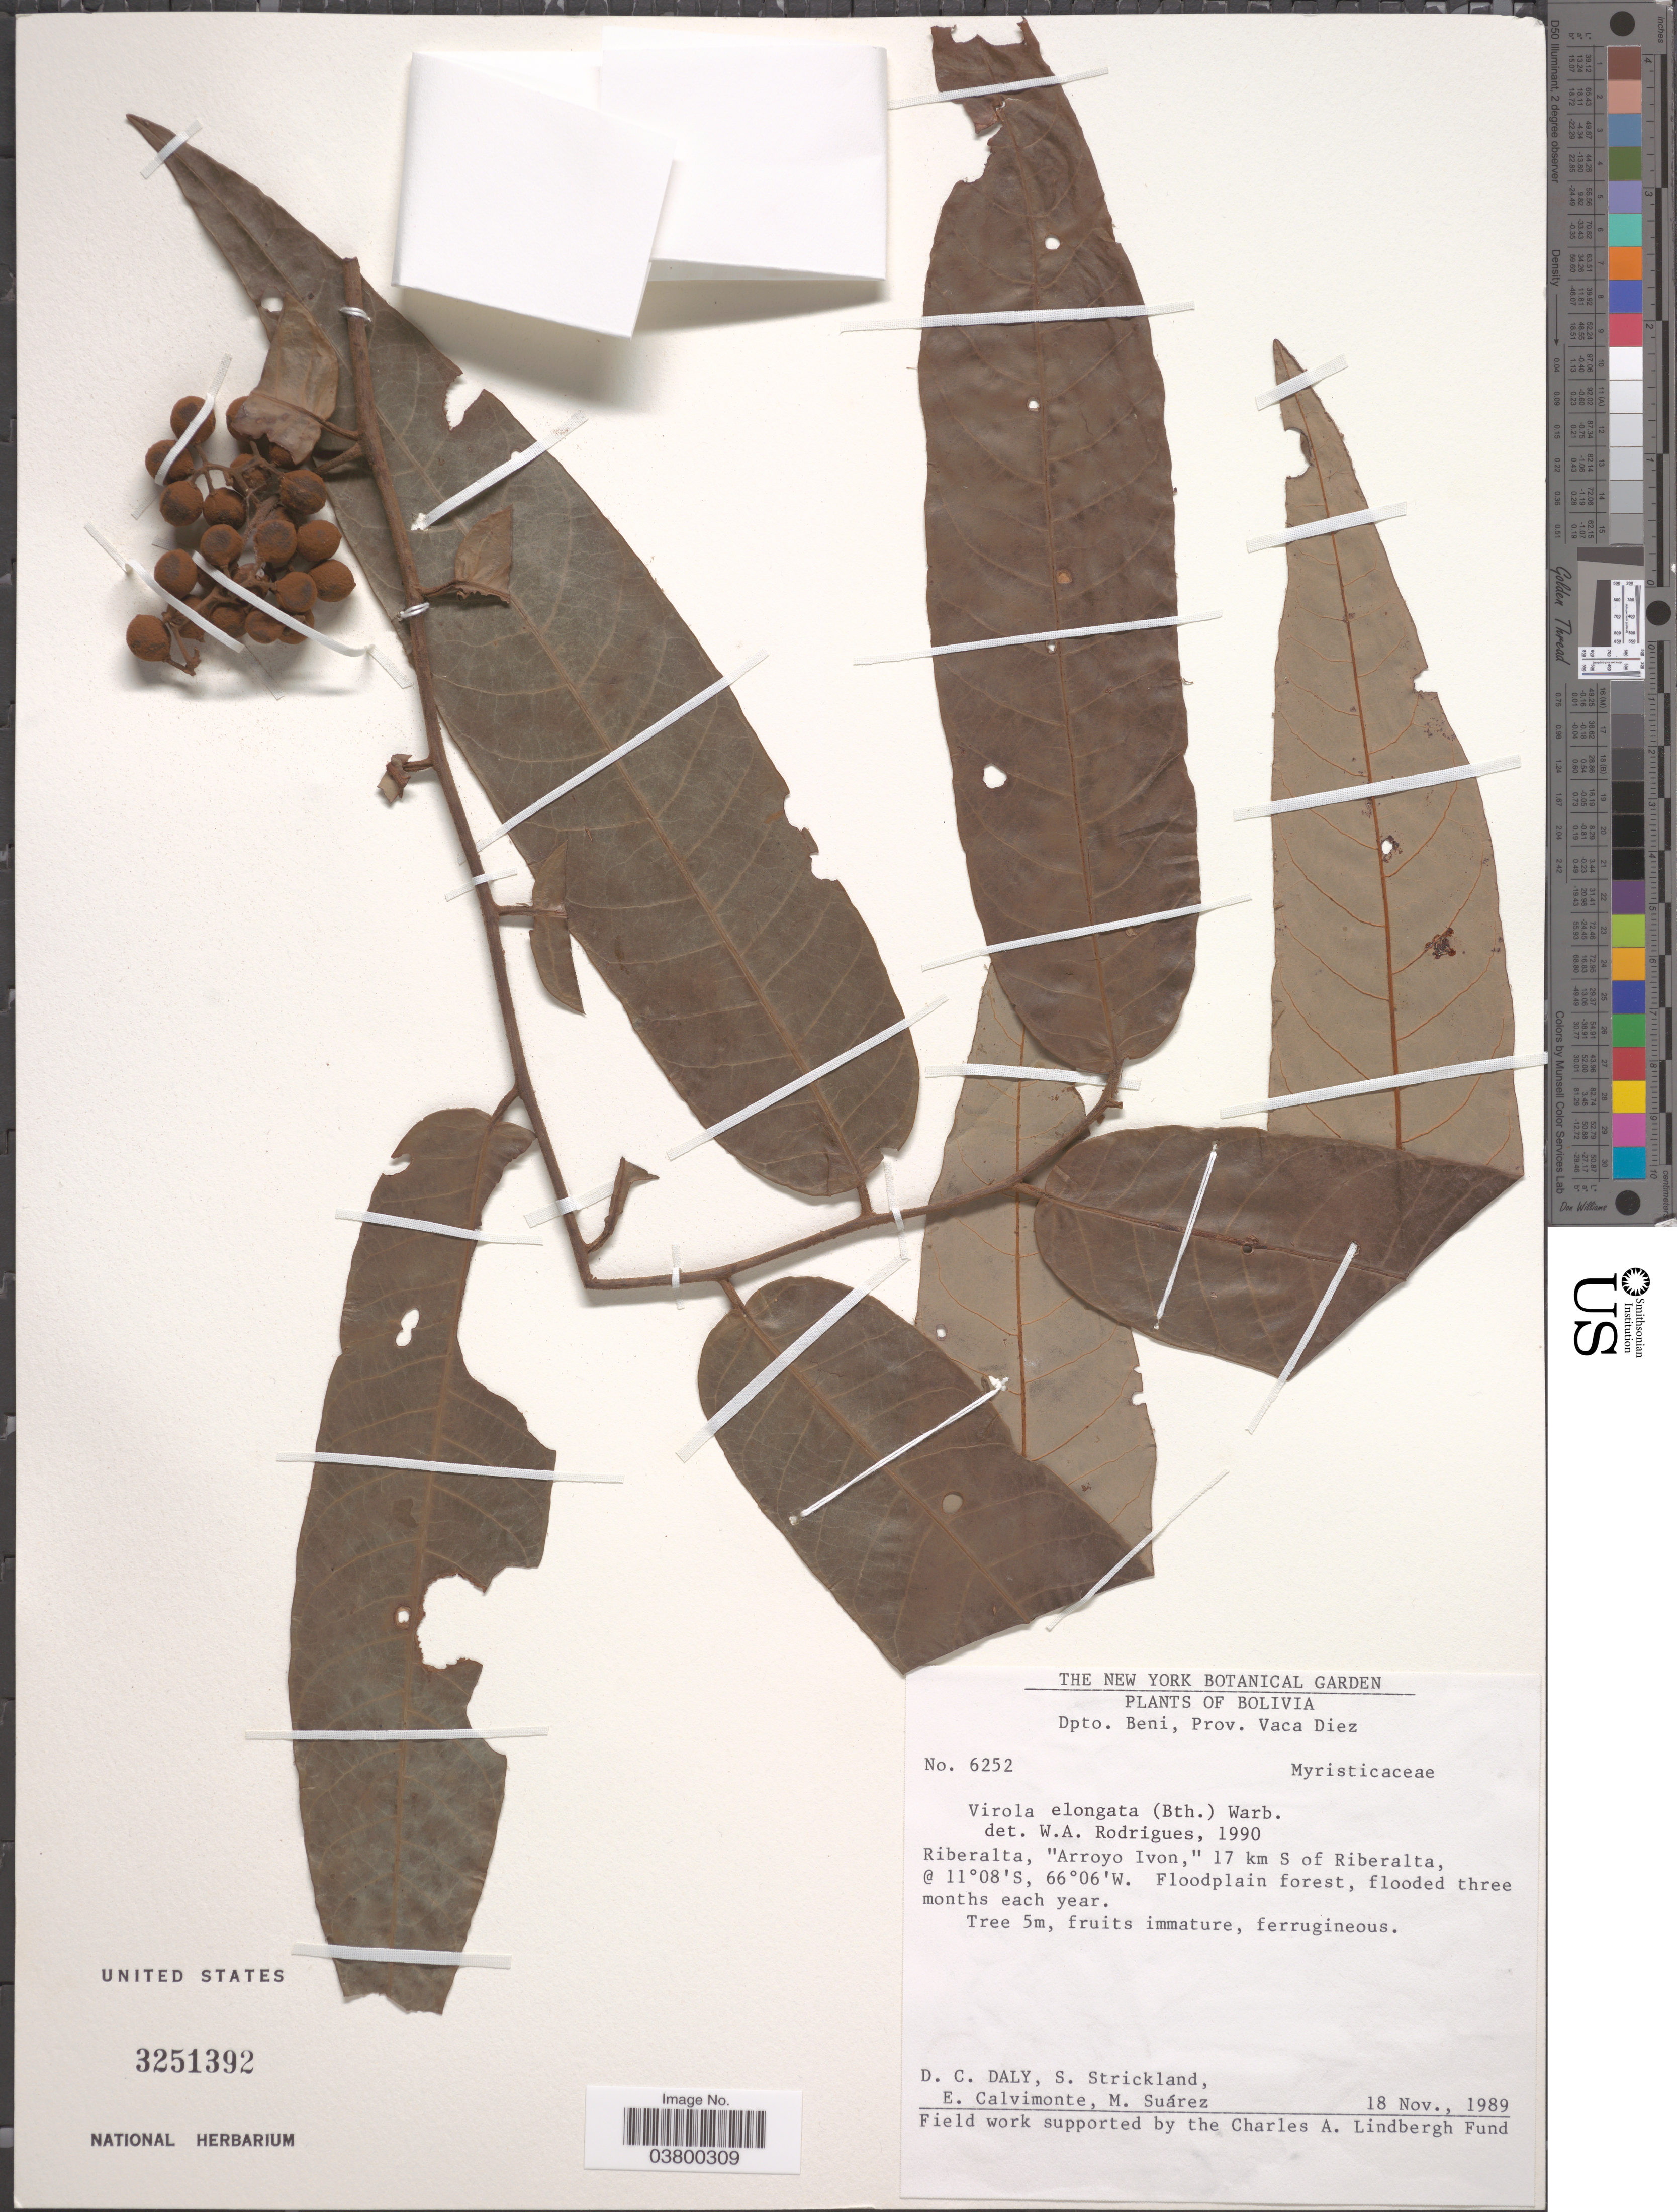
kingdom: Plantae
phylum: Tracheophyta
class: Magnoliopsida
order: Magnoliales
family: Myristicaceae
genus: Virola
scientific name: Virola elongata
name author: (Benth.) Warb.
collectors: D. C. Daly, S. Strickland, E. Calvimonte & M. Suárez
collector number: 6252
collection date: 1989-11-18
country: Bolivia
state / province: Beni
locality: Dpto. Beni, Prov. Vaca Diez. Riberalta, 'Arroyo Ivon,' 17 km S of Riberalta.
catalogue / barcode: US 3251392